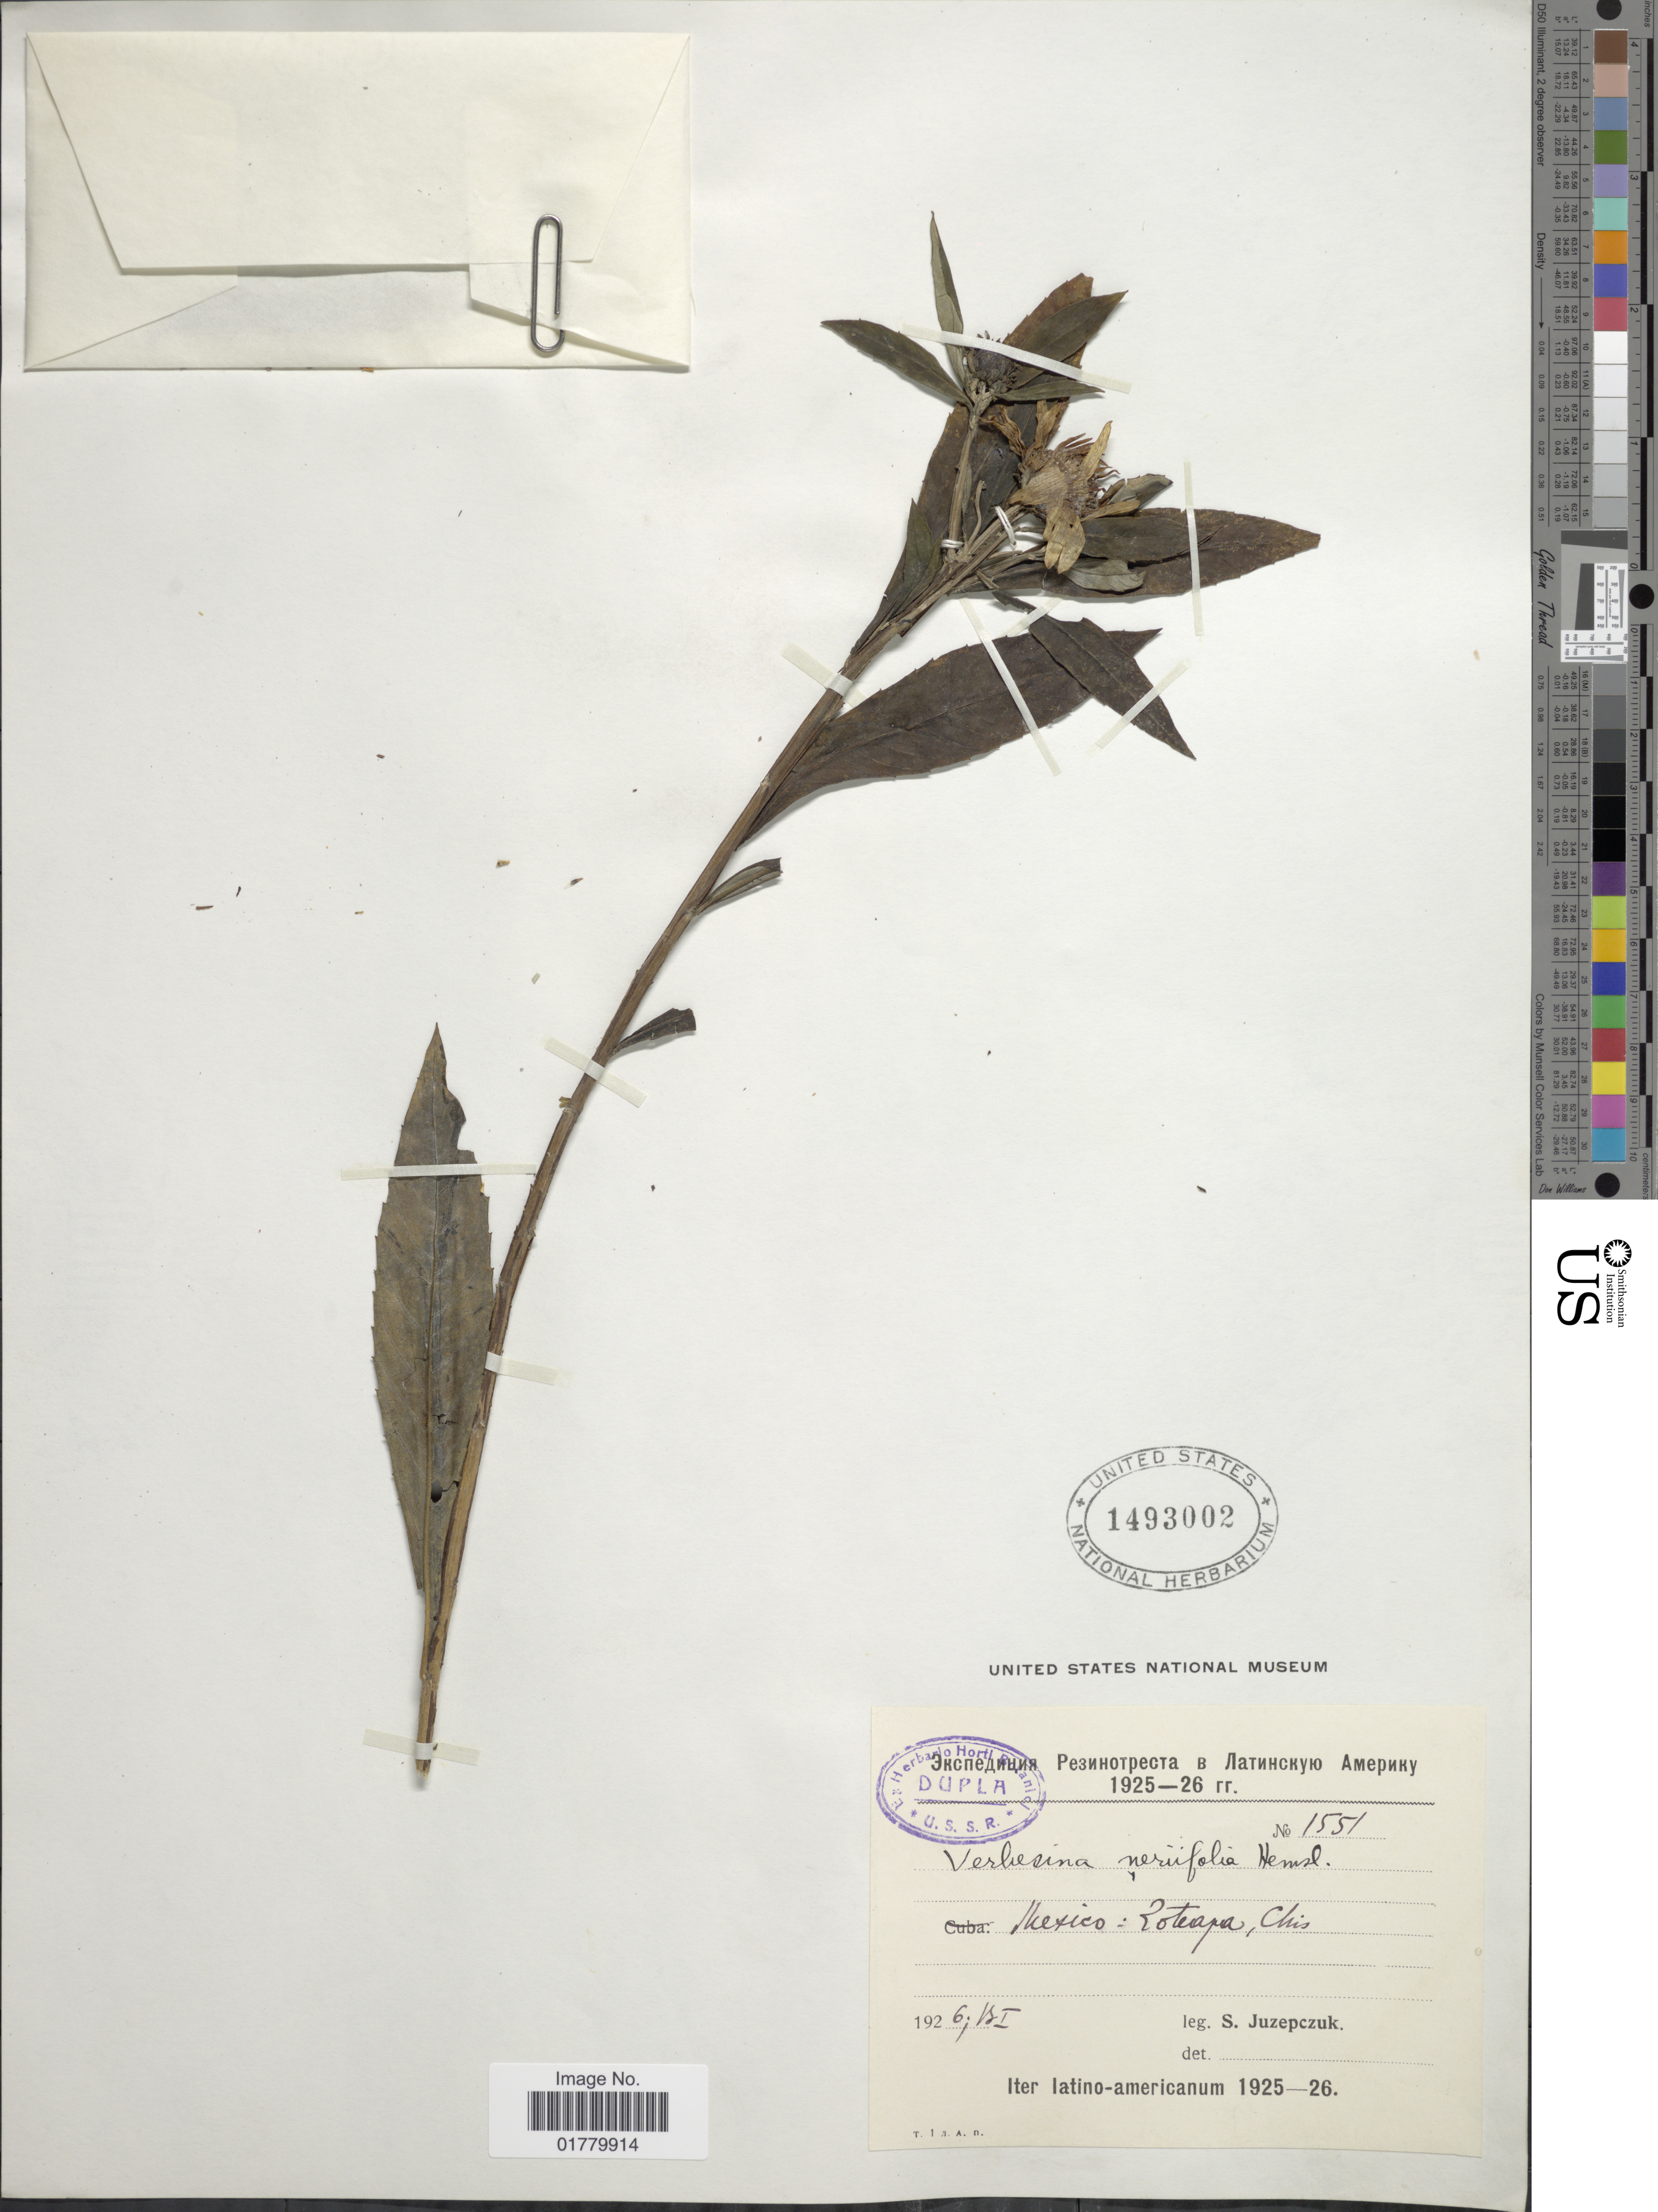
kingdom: Plantae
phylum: Tracheophyta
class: Magnoliopsida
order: Asterales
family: Asteraceae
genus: Verbesina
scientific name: Verbesina neriifolia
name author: Hemsl.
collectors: S. V. Juzepczuk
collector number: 1551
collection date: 1926-01-13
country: Mexico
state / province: Chiapas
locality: Zoteapa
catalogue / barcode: US 1493002